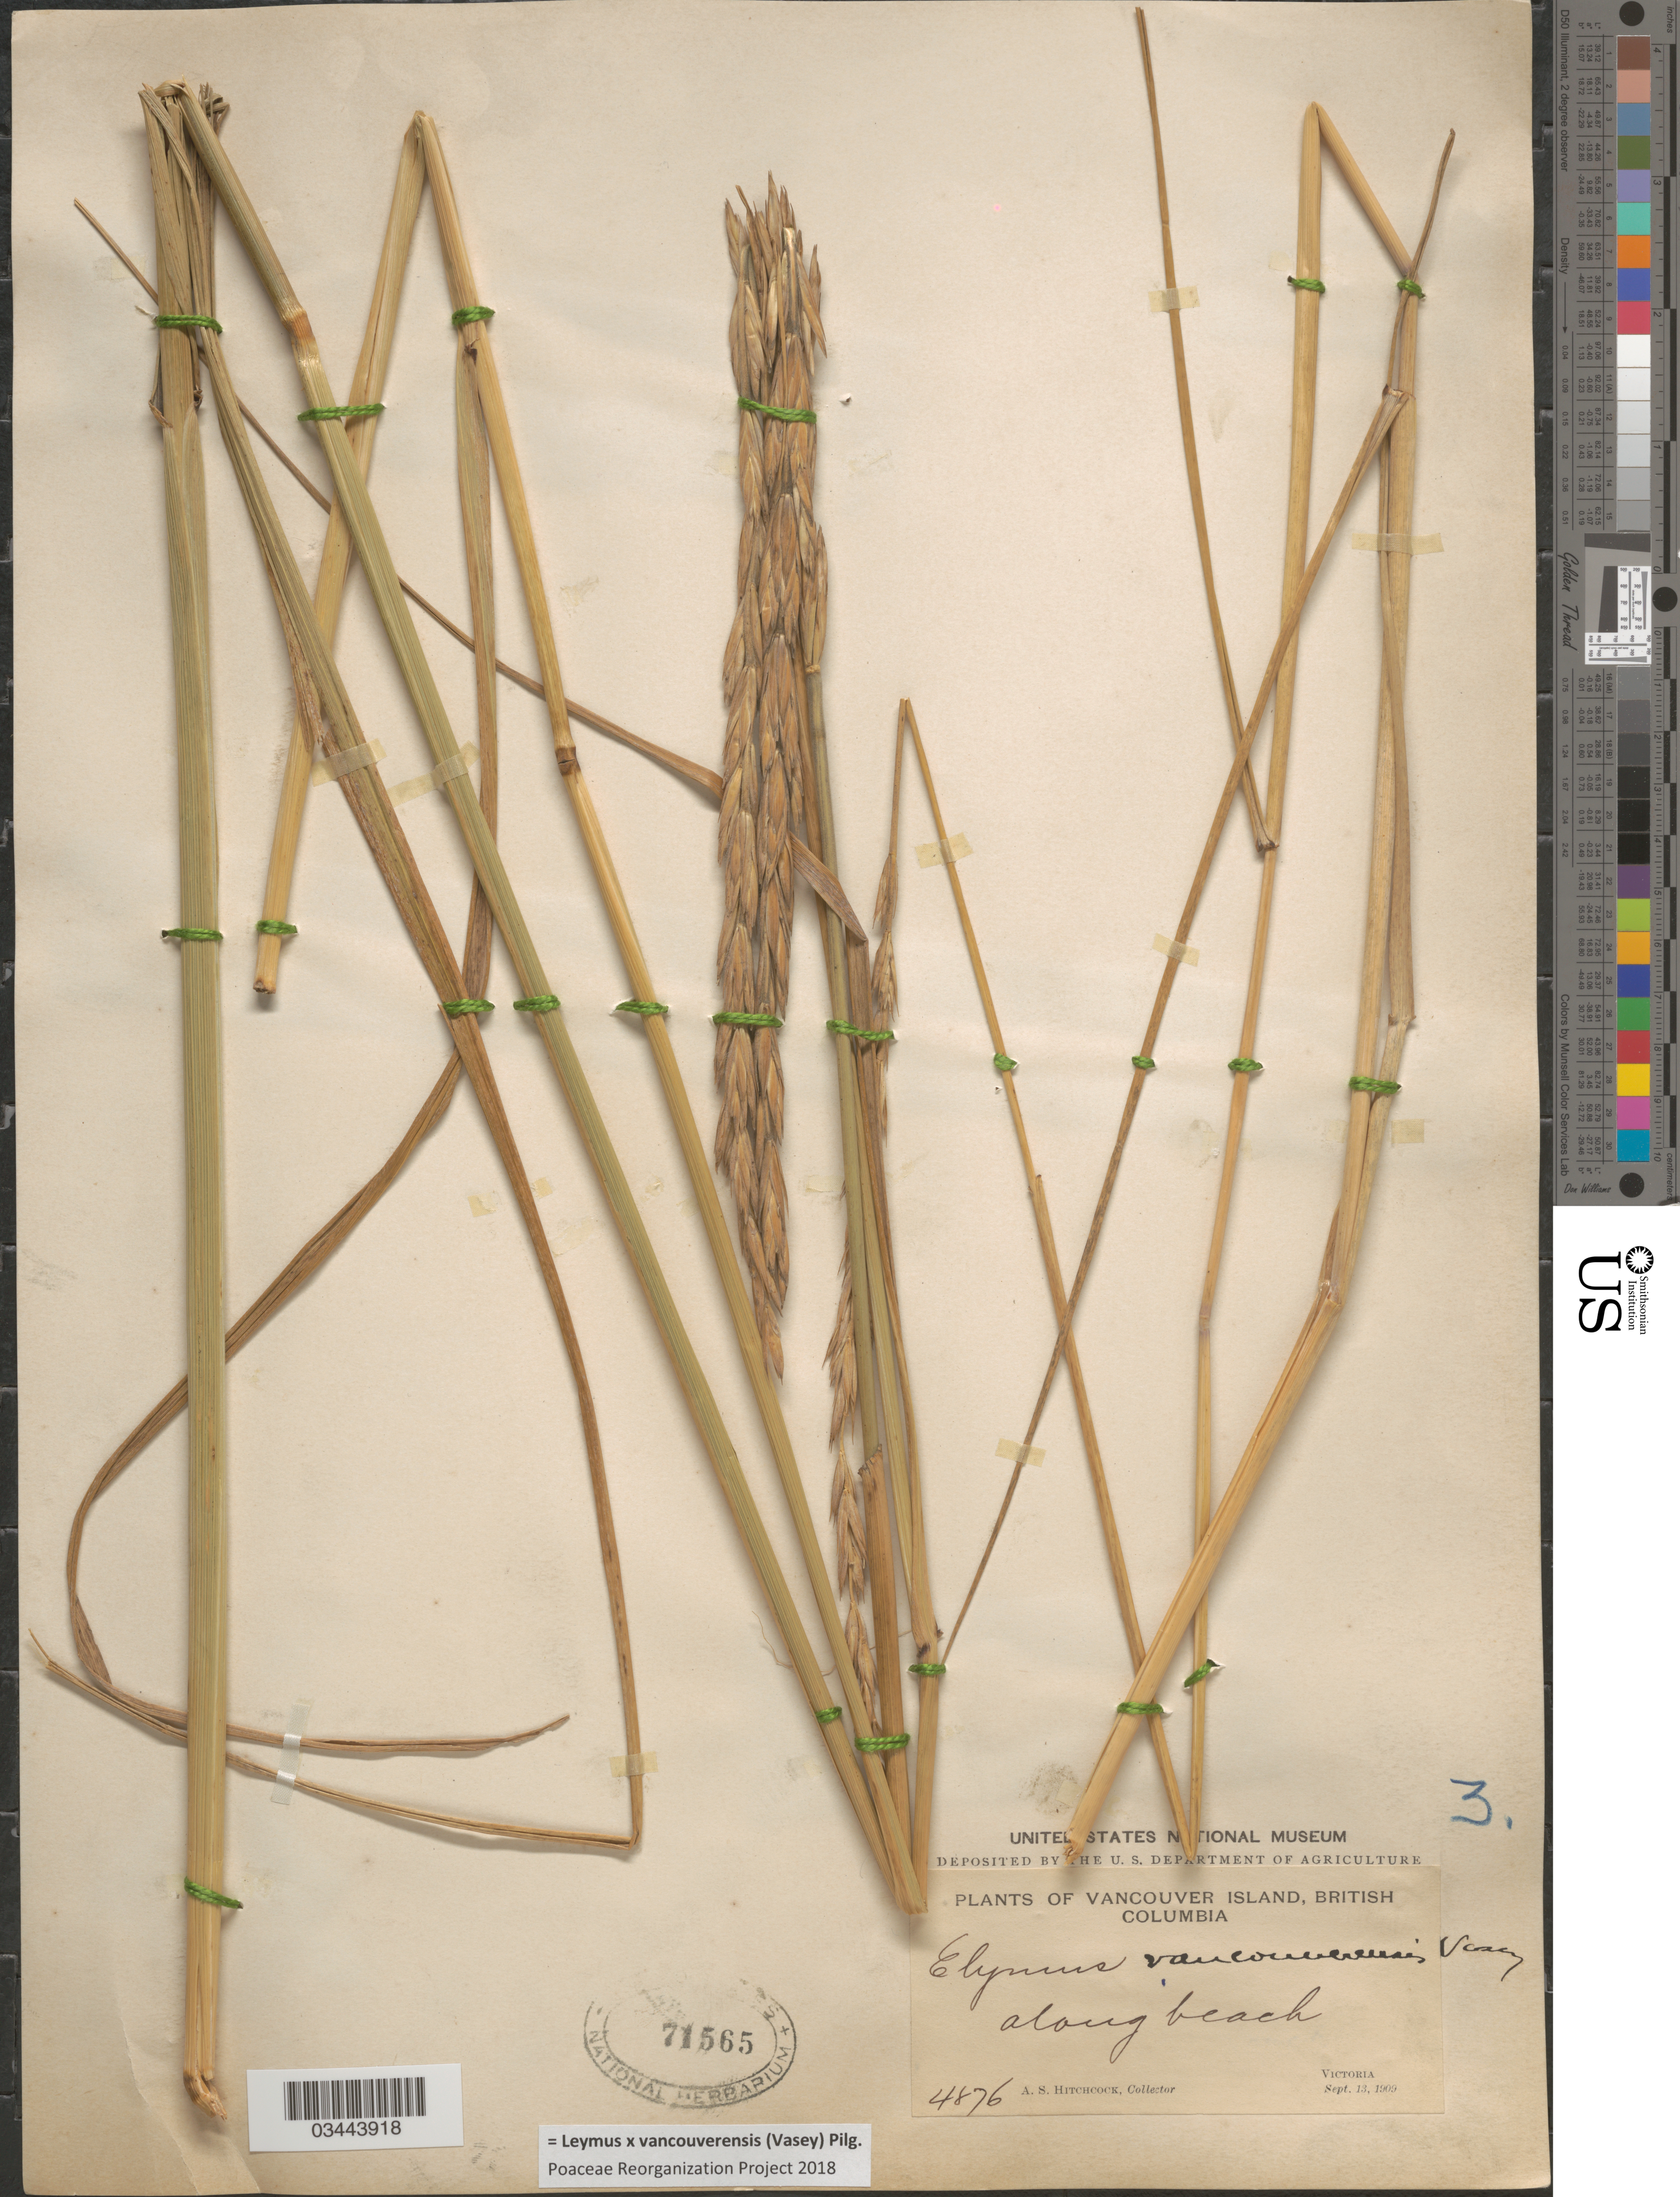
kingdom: Plantae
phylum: Tracheophyta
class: Liliopsida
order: Poales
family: Poaceae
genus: Leymus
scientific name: Leymus x vancouverensis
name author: (Vasey) Pilg.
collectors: A. S. Hitchcock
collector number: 4876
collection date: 1909-09-13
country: Canada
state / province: British Columbia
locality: Vancouver Island. Along beach. Victoria.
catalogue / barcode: US 71565